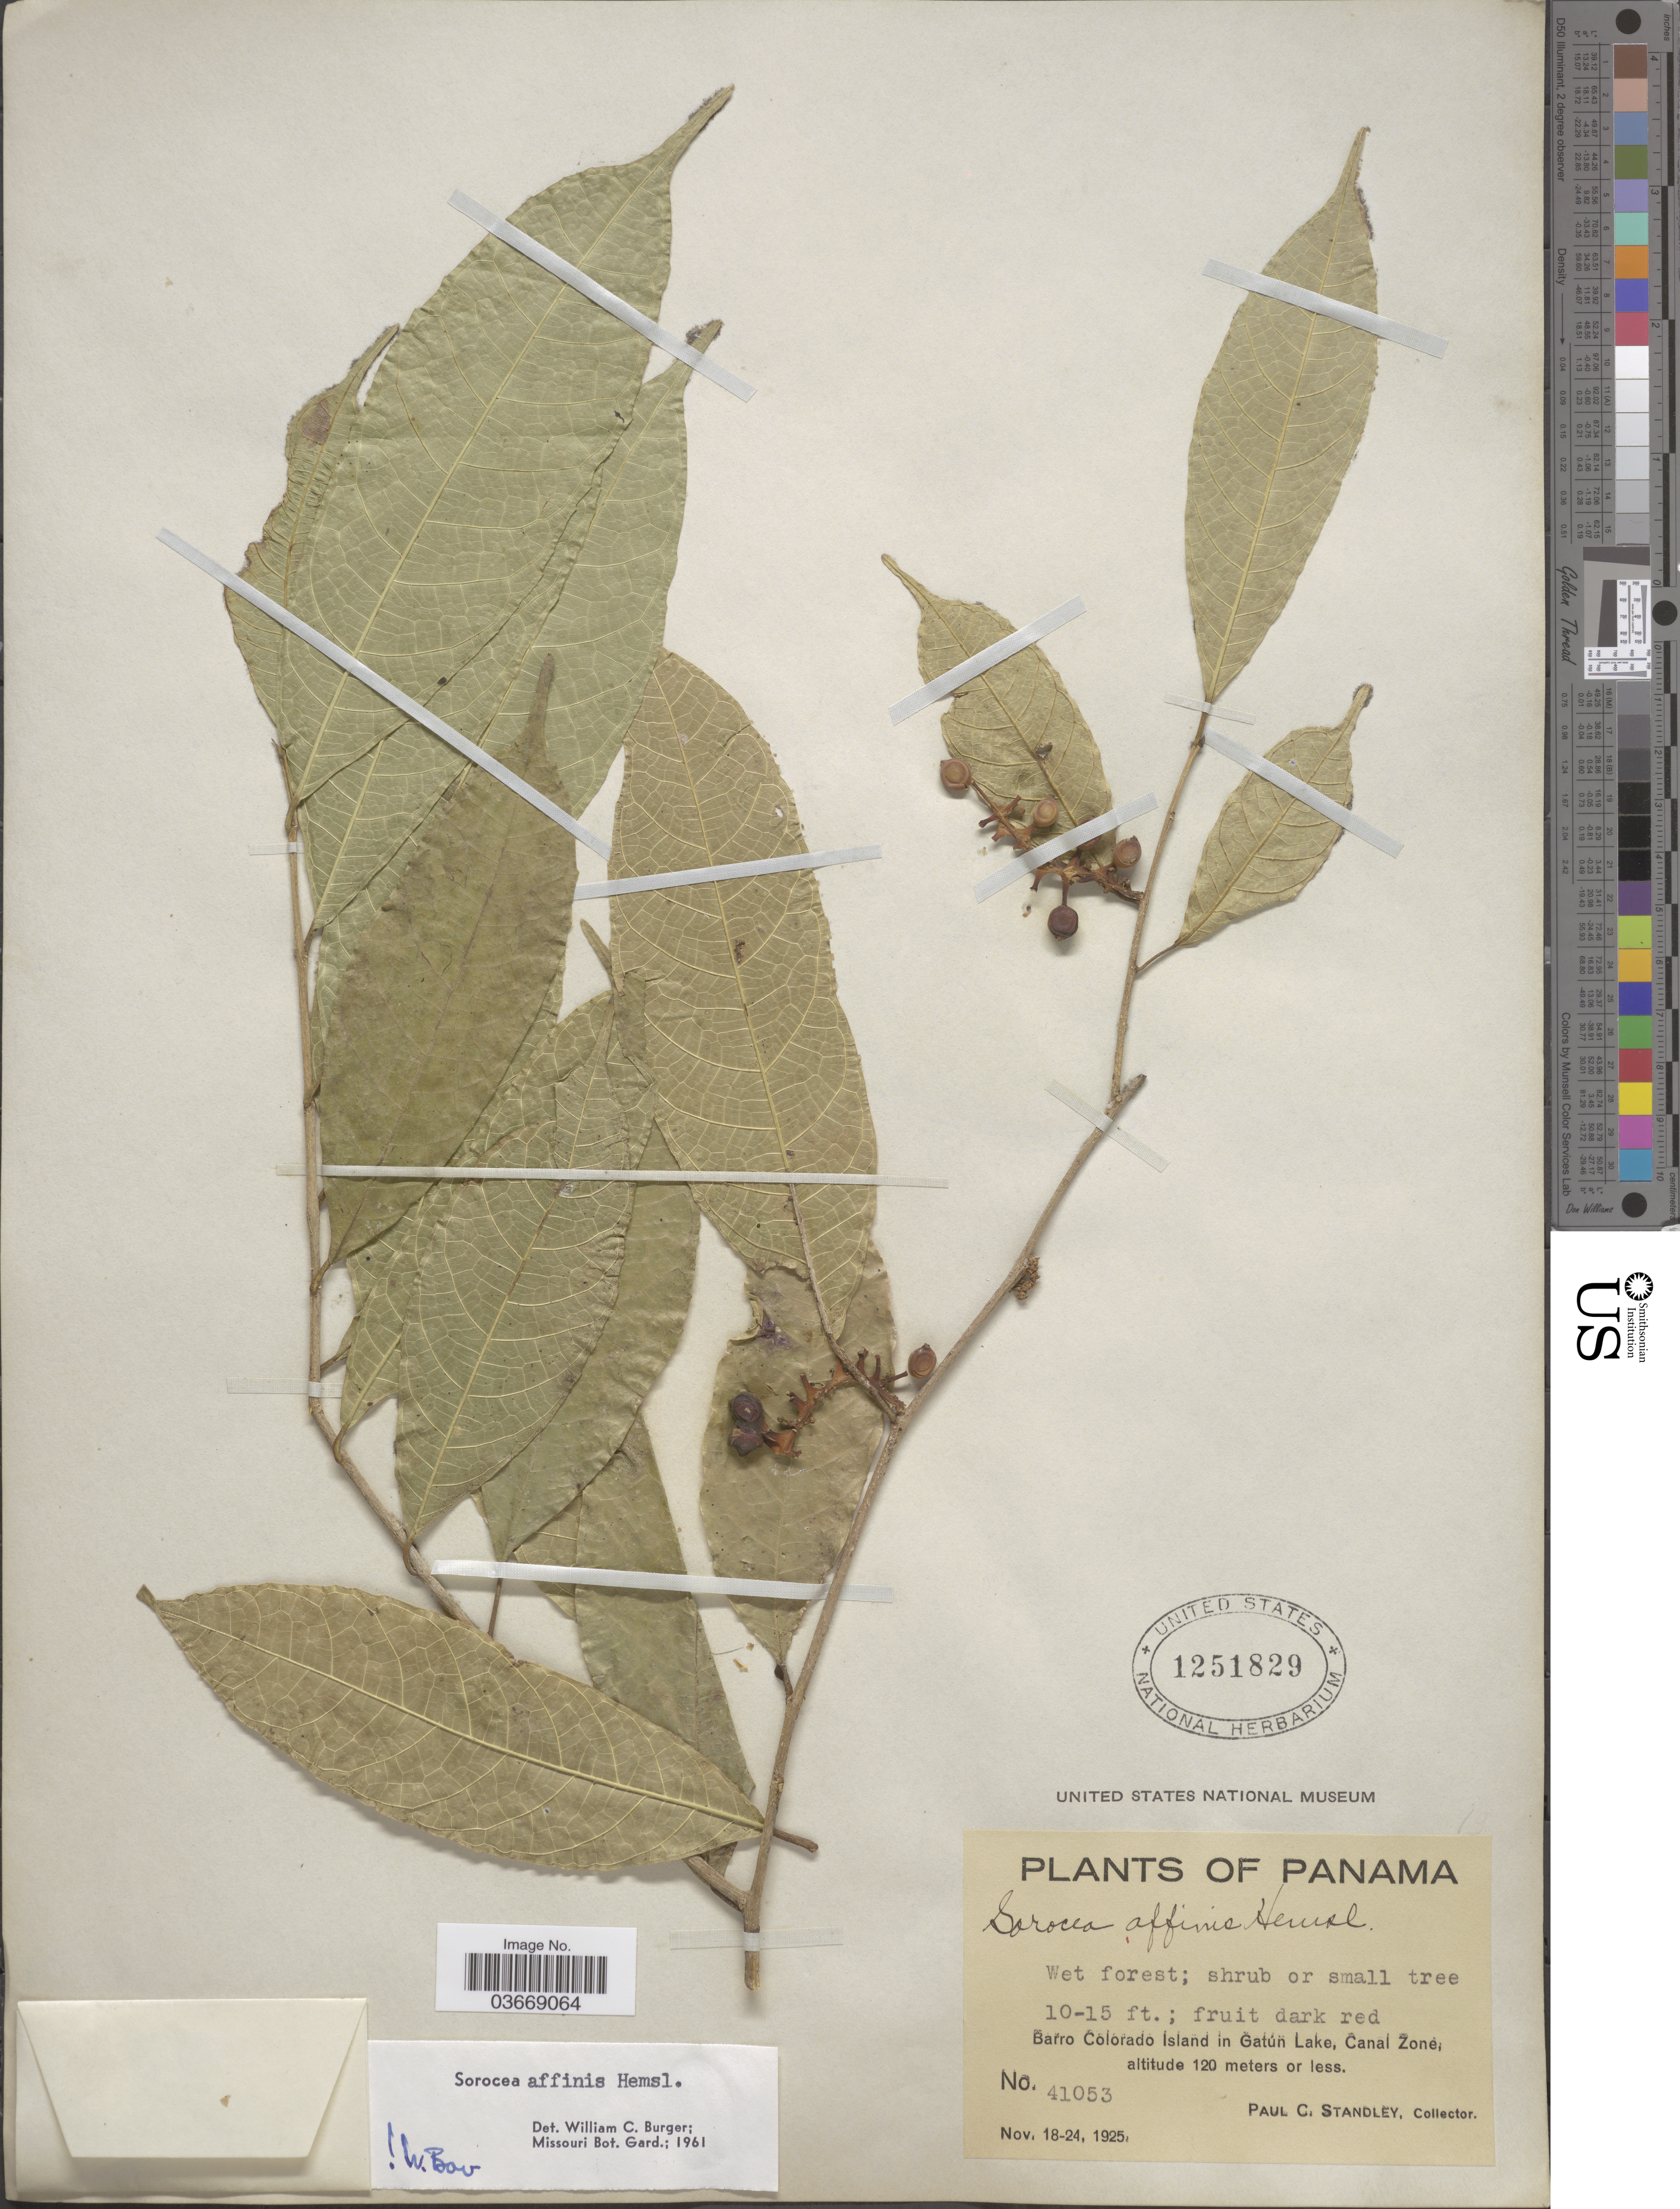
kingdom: Plantae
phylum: Tracheophyta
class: Magnoliopsida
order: Rosales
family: Moraceae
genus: Sorocea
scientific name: Sorocea affinis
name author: Hemsl.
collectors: P. C. Standley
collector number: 41053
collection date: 1925-11-18/1925-11-24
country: Panama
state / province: Panamá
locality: Barro Colorado Island in Gatun Lake, Canal Zone.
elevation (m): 120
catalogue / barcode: US 1251829